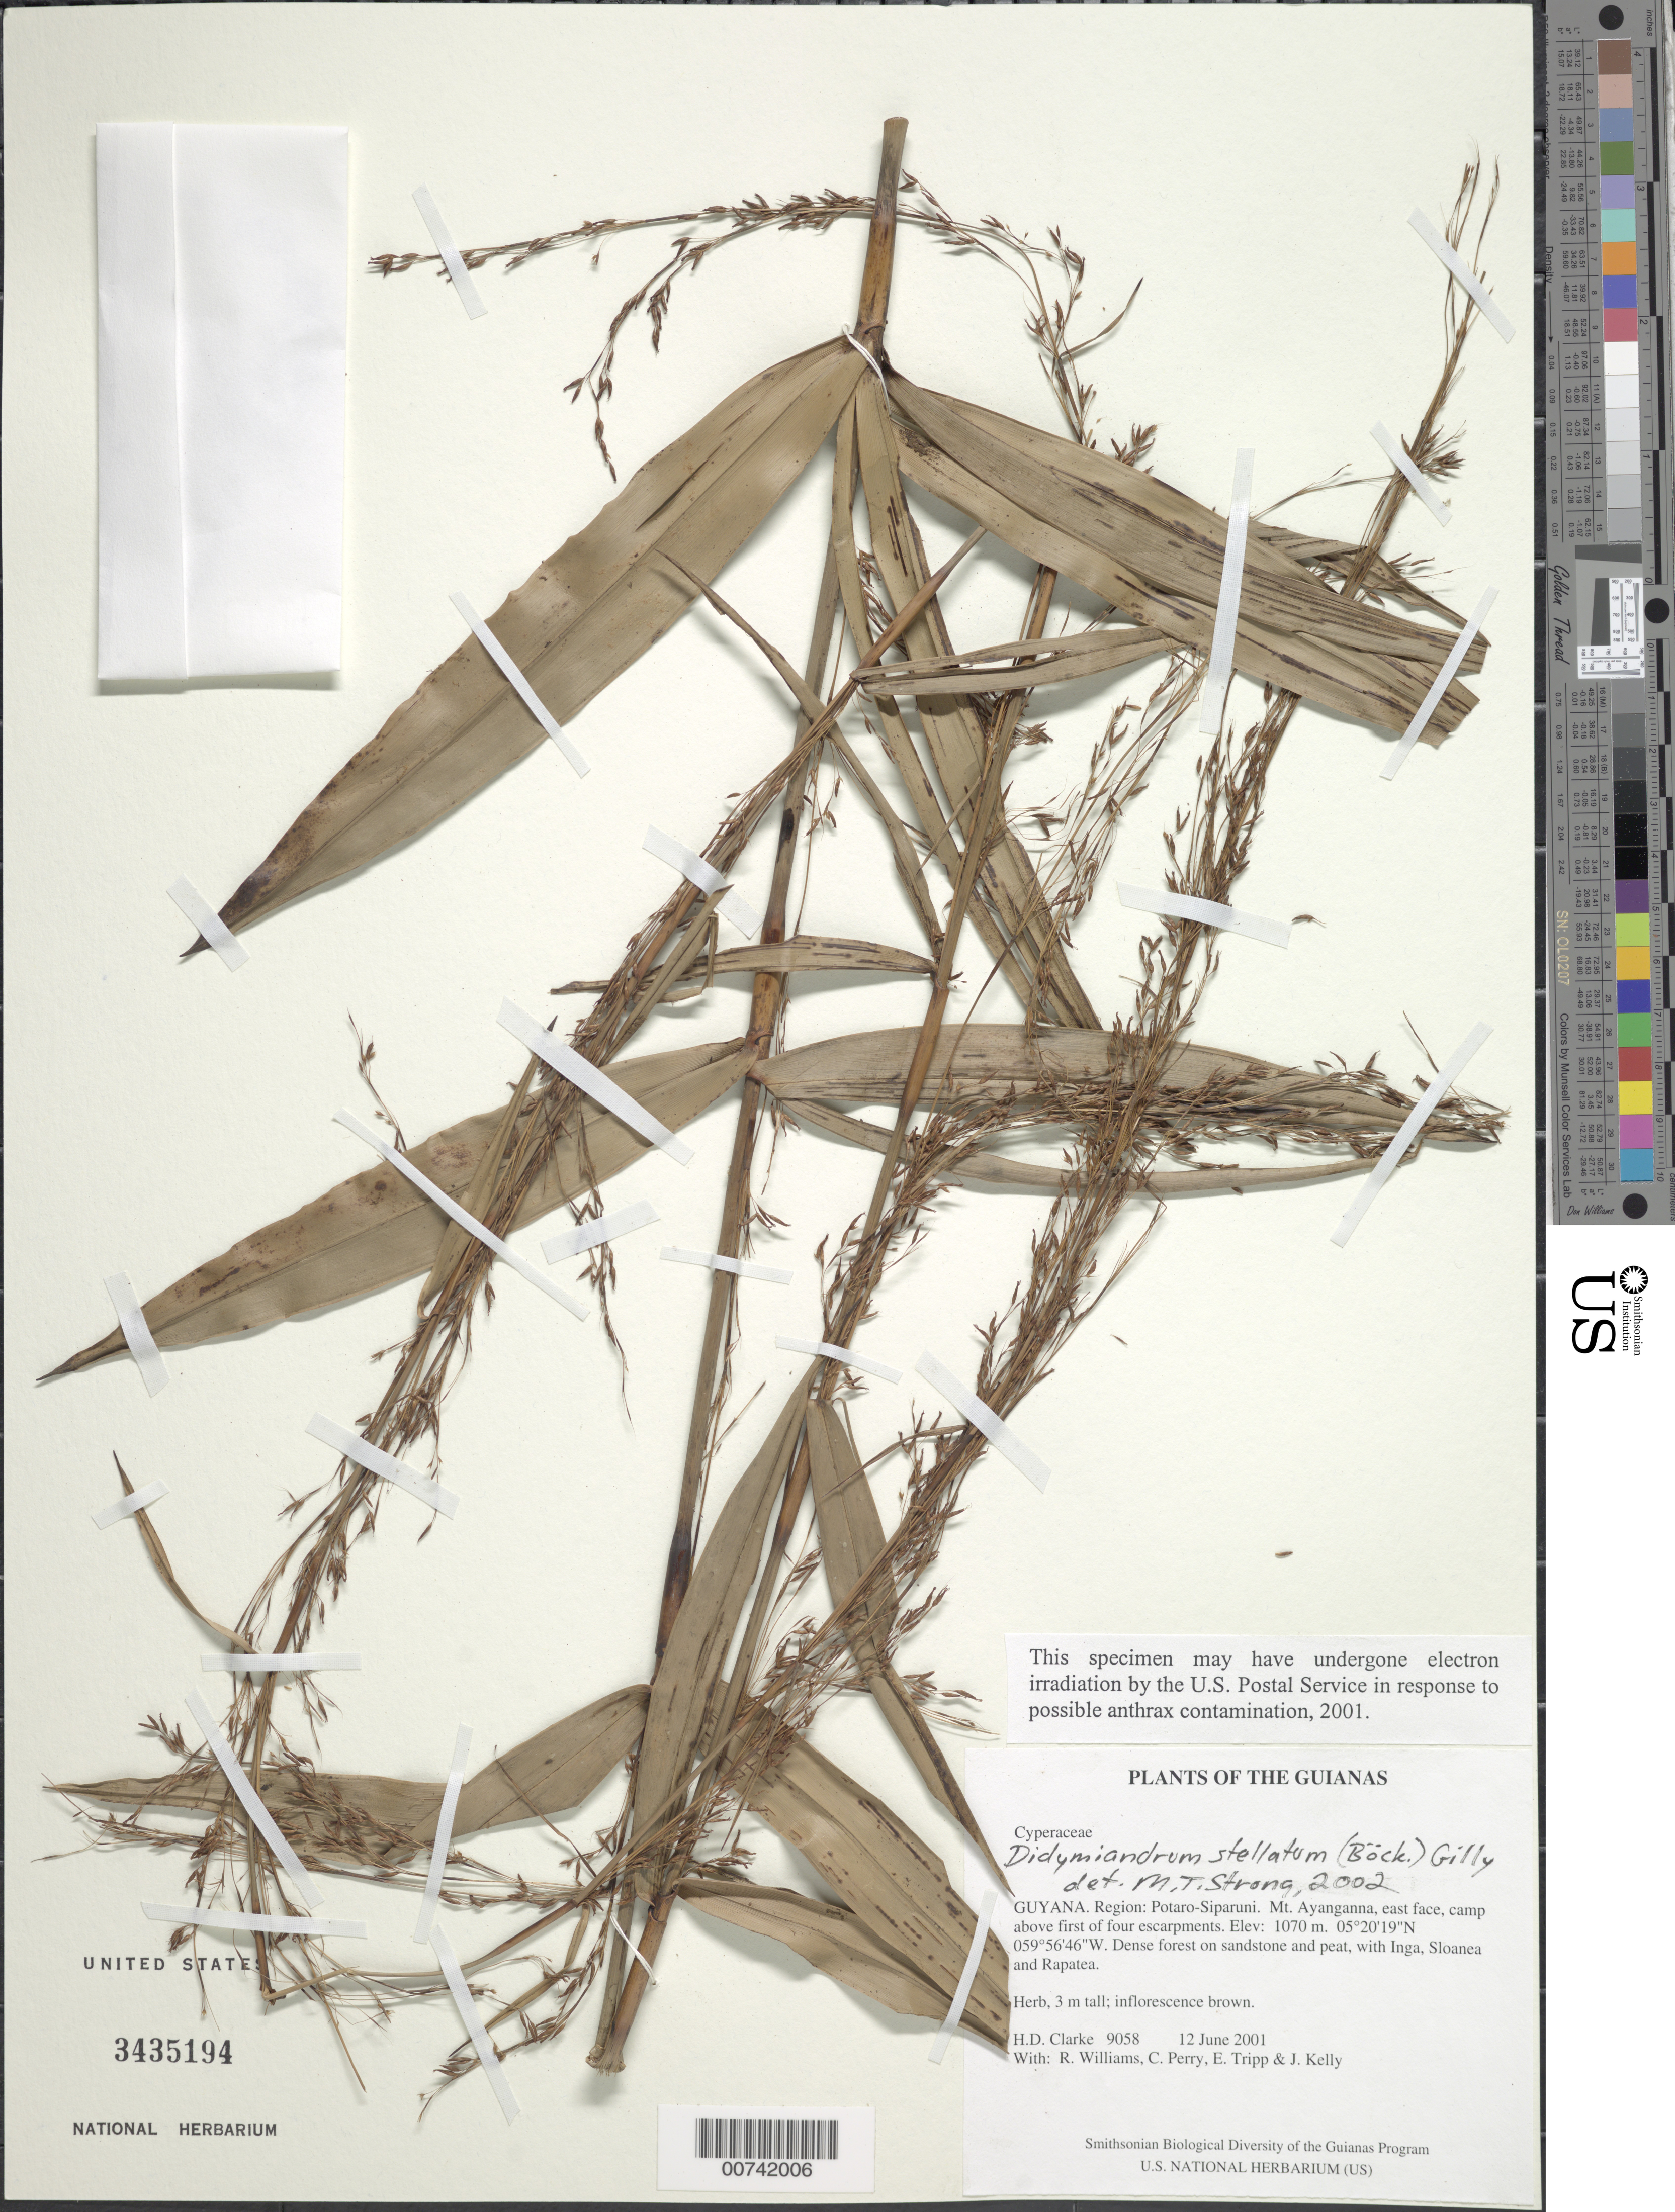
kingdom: Plantae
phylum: Tracheophyta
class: Liliopsida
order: Poales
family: Cyperaceae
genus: Didymiandrum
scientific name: Didymiandrum stellatum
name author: (Boeckeler) Gilly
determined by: Strong, Mark T., (BOT), Smithsonian Institution - National Museum of Natural History (UNITED STATES)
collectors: H. D. Clarke, R. Williams, C. Perry, E. Tripp & J. Kelly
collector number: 9058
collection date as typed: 12 June 2001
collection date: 2001-06-12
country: Guyana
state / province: Potaro-Siparuni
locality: Mt. Ayanganna, east face, camp above first of four escarpments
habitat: Dense forest on sandstone and peat, with Inga, Sloanea and Rapatea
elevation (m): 1070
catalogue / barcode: US 3435194